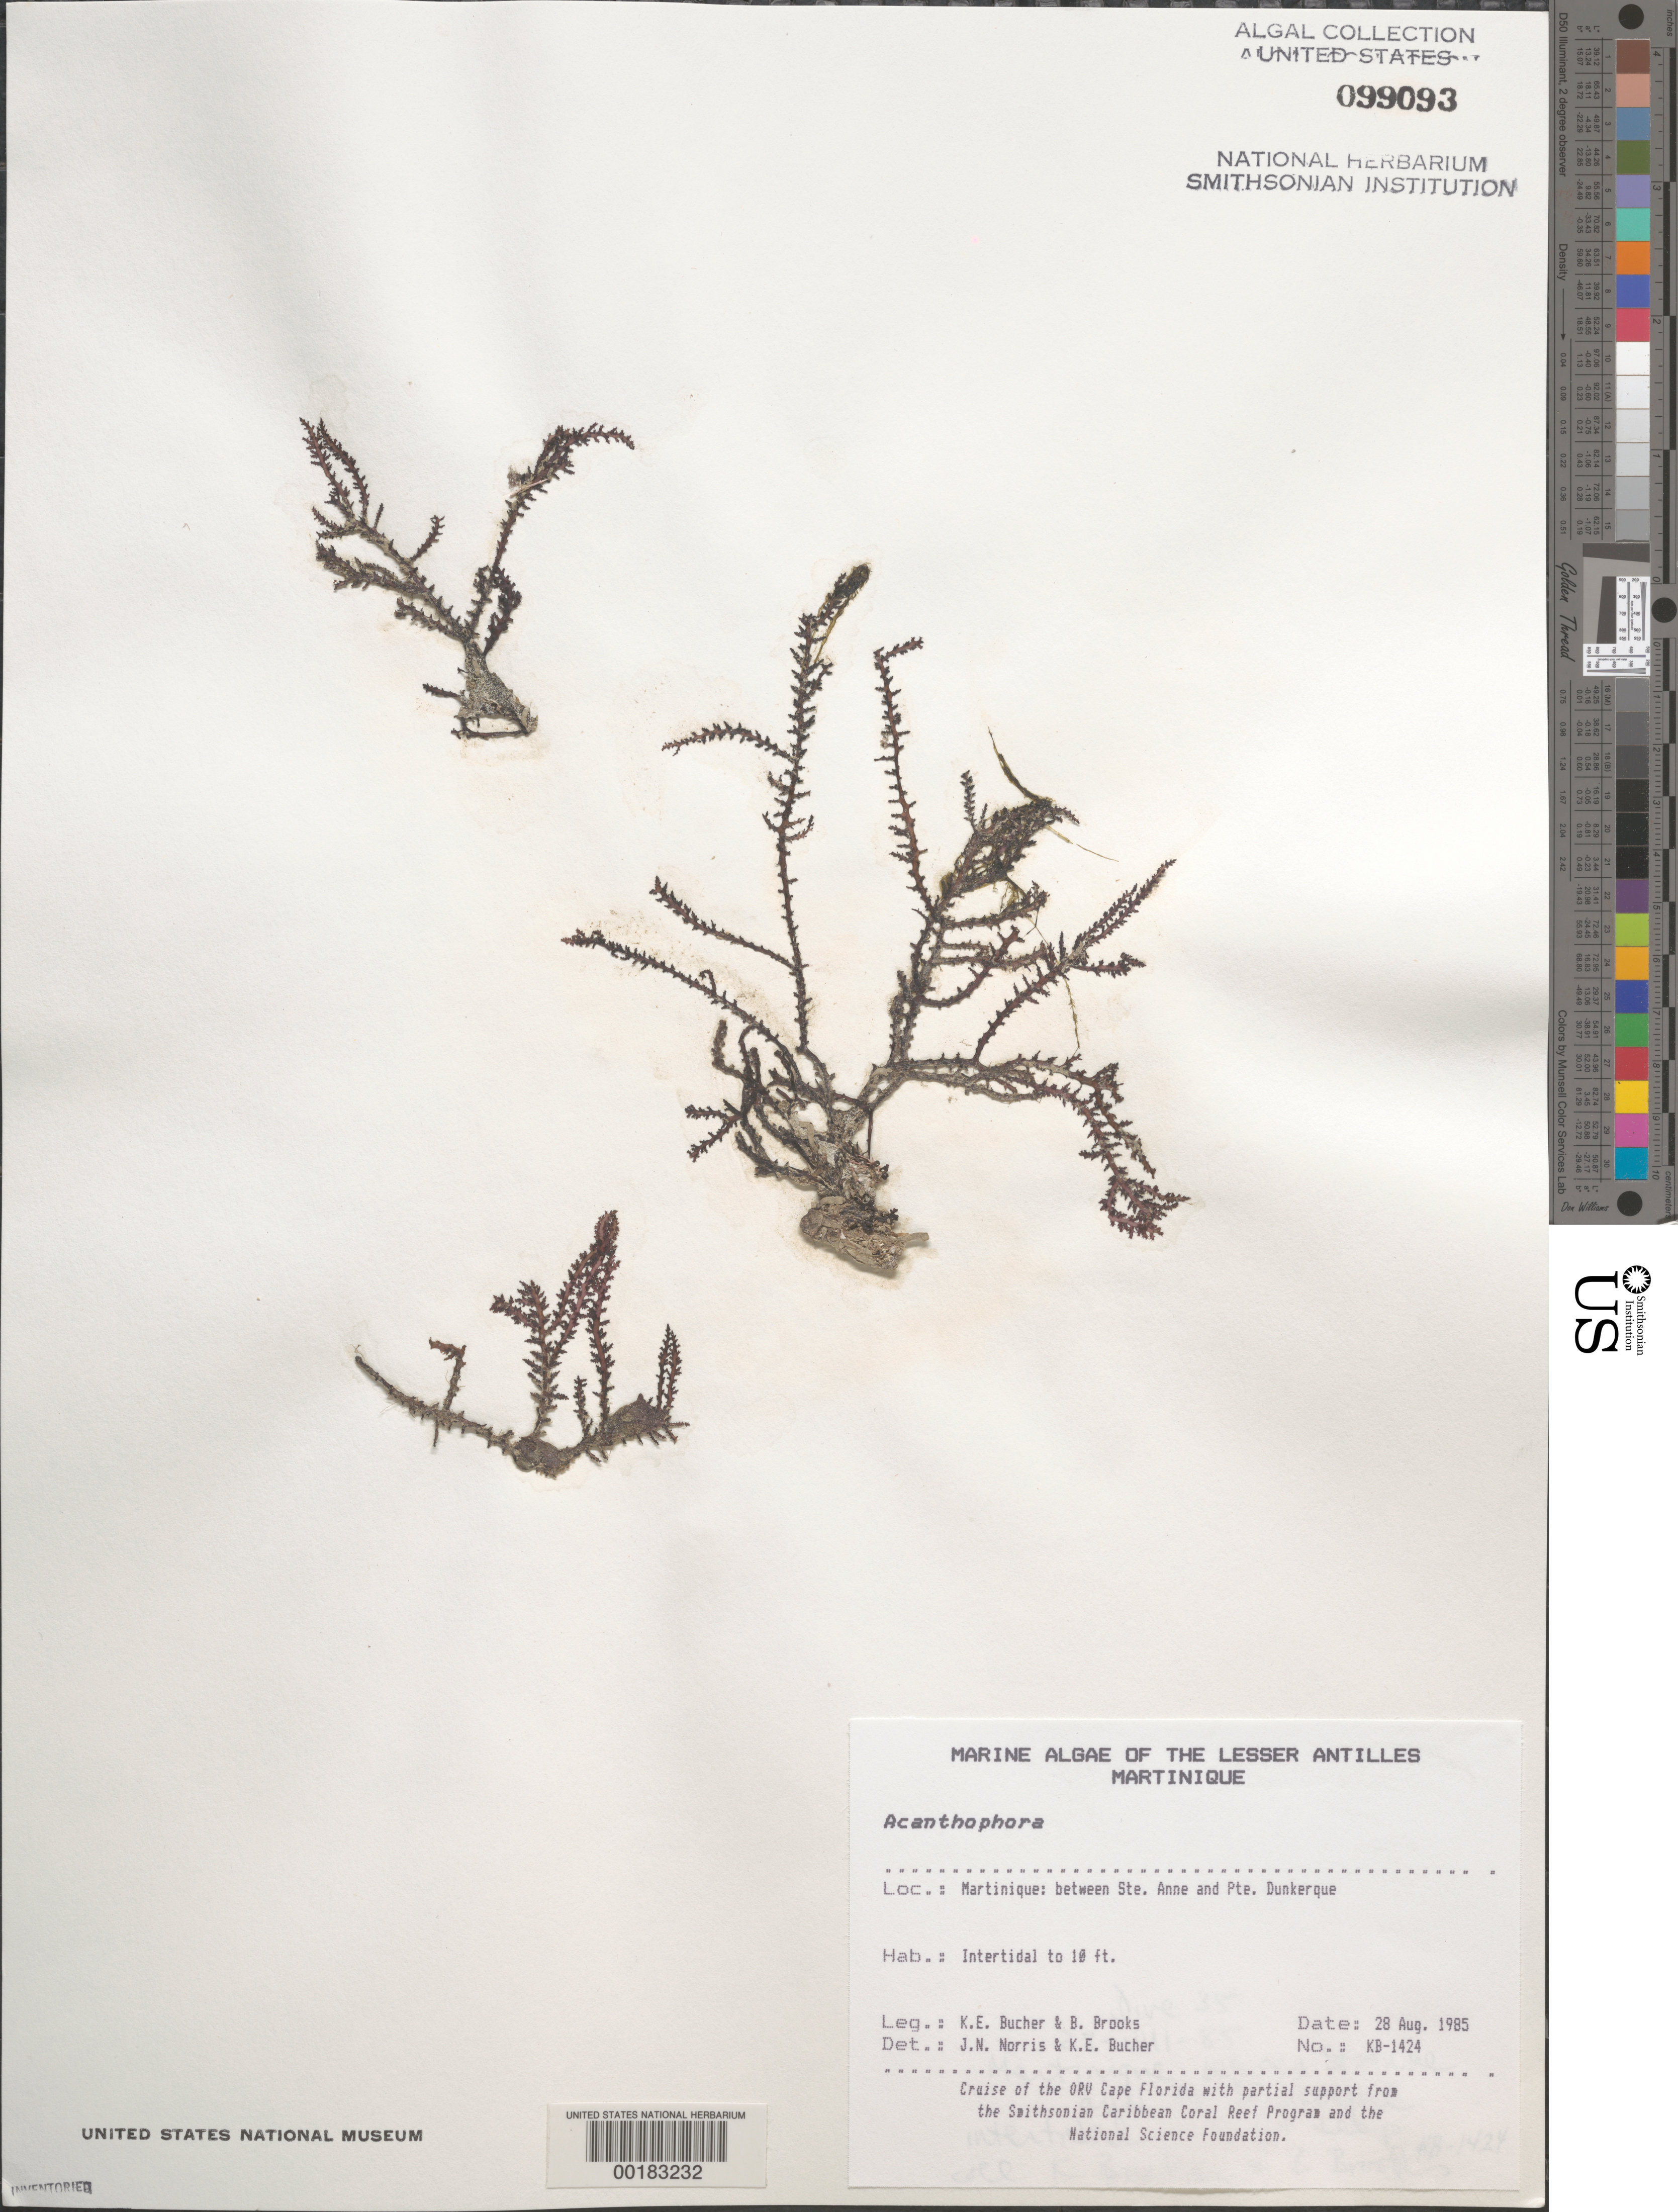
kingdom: Plantae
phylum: Rhodophyta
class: Florideophyceae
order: Ceramiales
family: Rhodomelaceae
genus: Acanthophora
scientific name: Acanthophora sp.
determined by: Norris, J. N.; Bucher, K. E.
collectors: K. E. Bucher & B. Brooks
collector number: Kb-1424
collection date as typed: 28 Aug 1985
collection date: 1985-08-28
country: Martinique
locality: Between Sainte Anne and Pointe Dunkerque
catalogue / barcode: US 99093